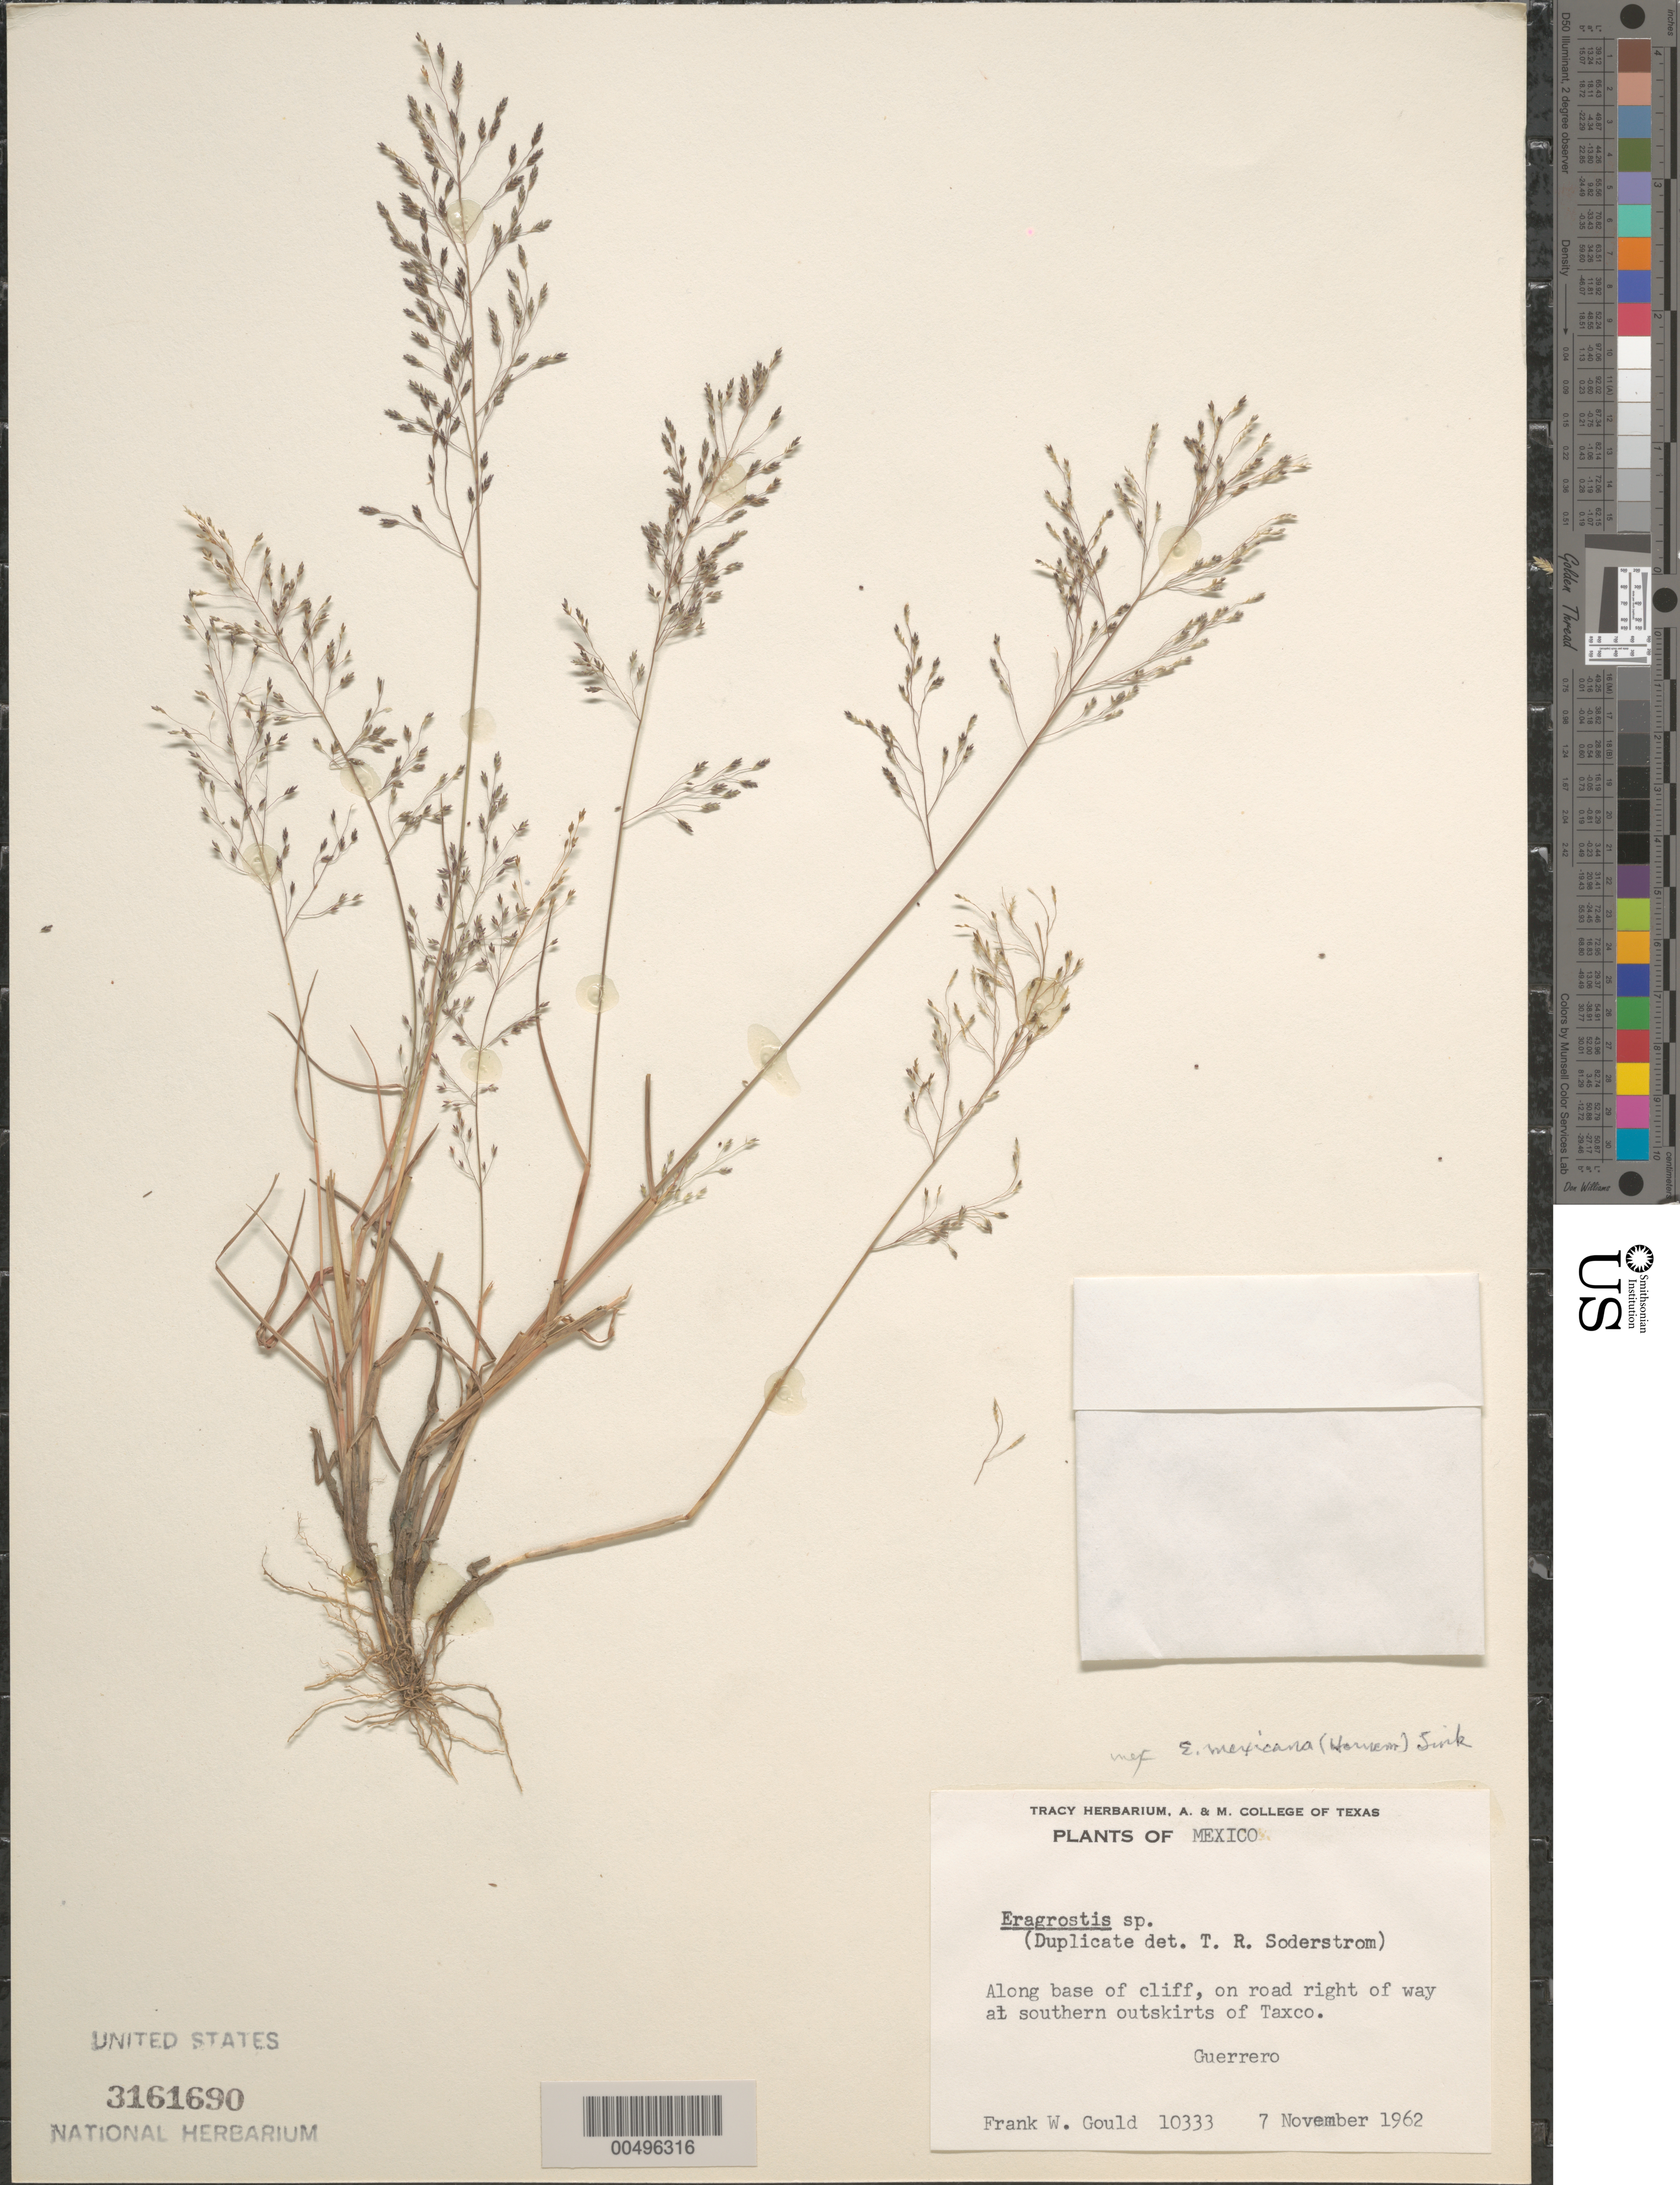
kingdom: Plantae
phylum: Tracheophyta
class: Liliopsida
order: Poales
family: Poaceae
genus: Eragrostis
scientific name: Eragrostis mexicana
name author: (Hornem.) Link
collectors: F. W. Gould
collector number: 10333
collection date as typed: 7 Nov 1962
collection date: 1962-11-07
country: Mexico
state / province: Guerrero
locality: S outskirts of Taxco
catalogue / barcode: US 3161690